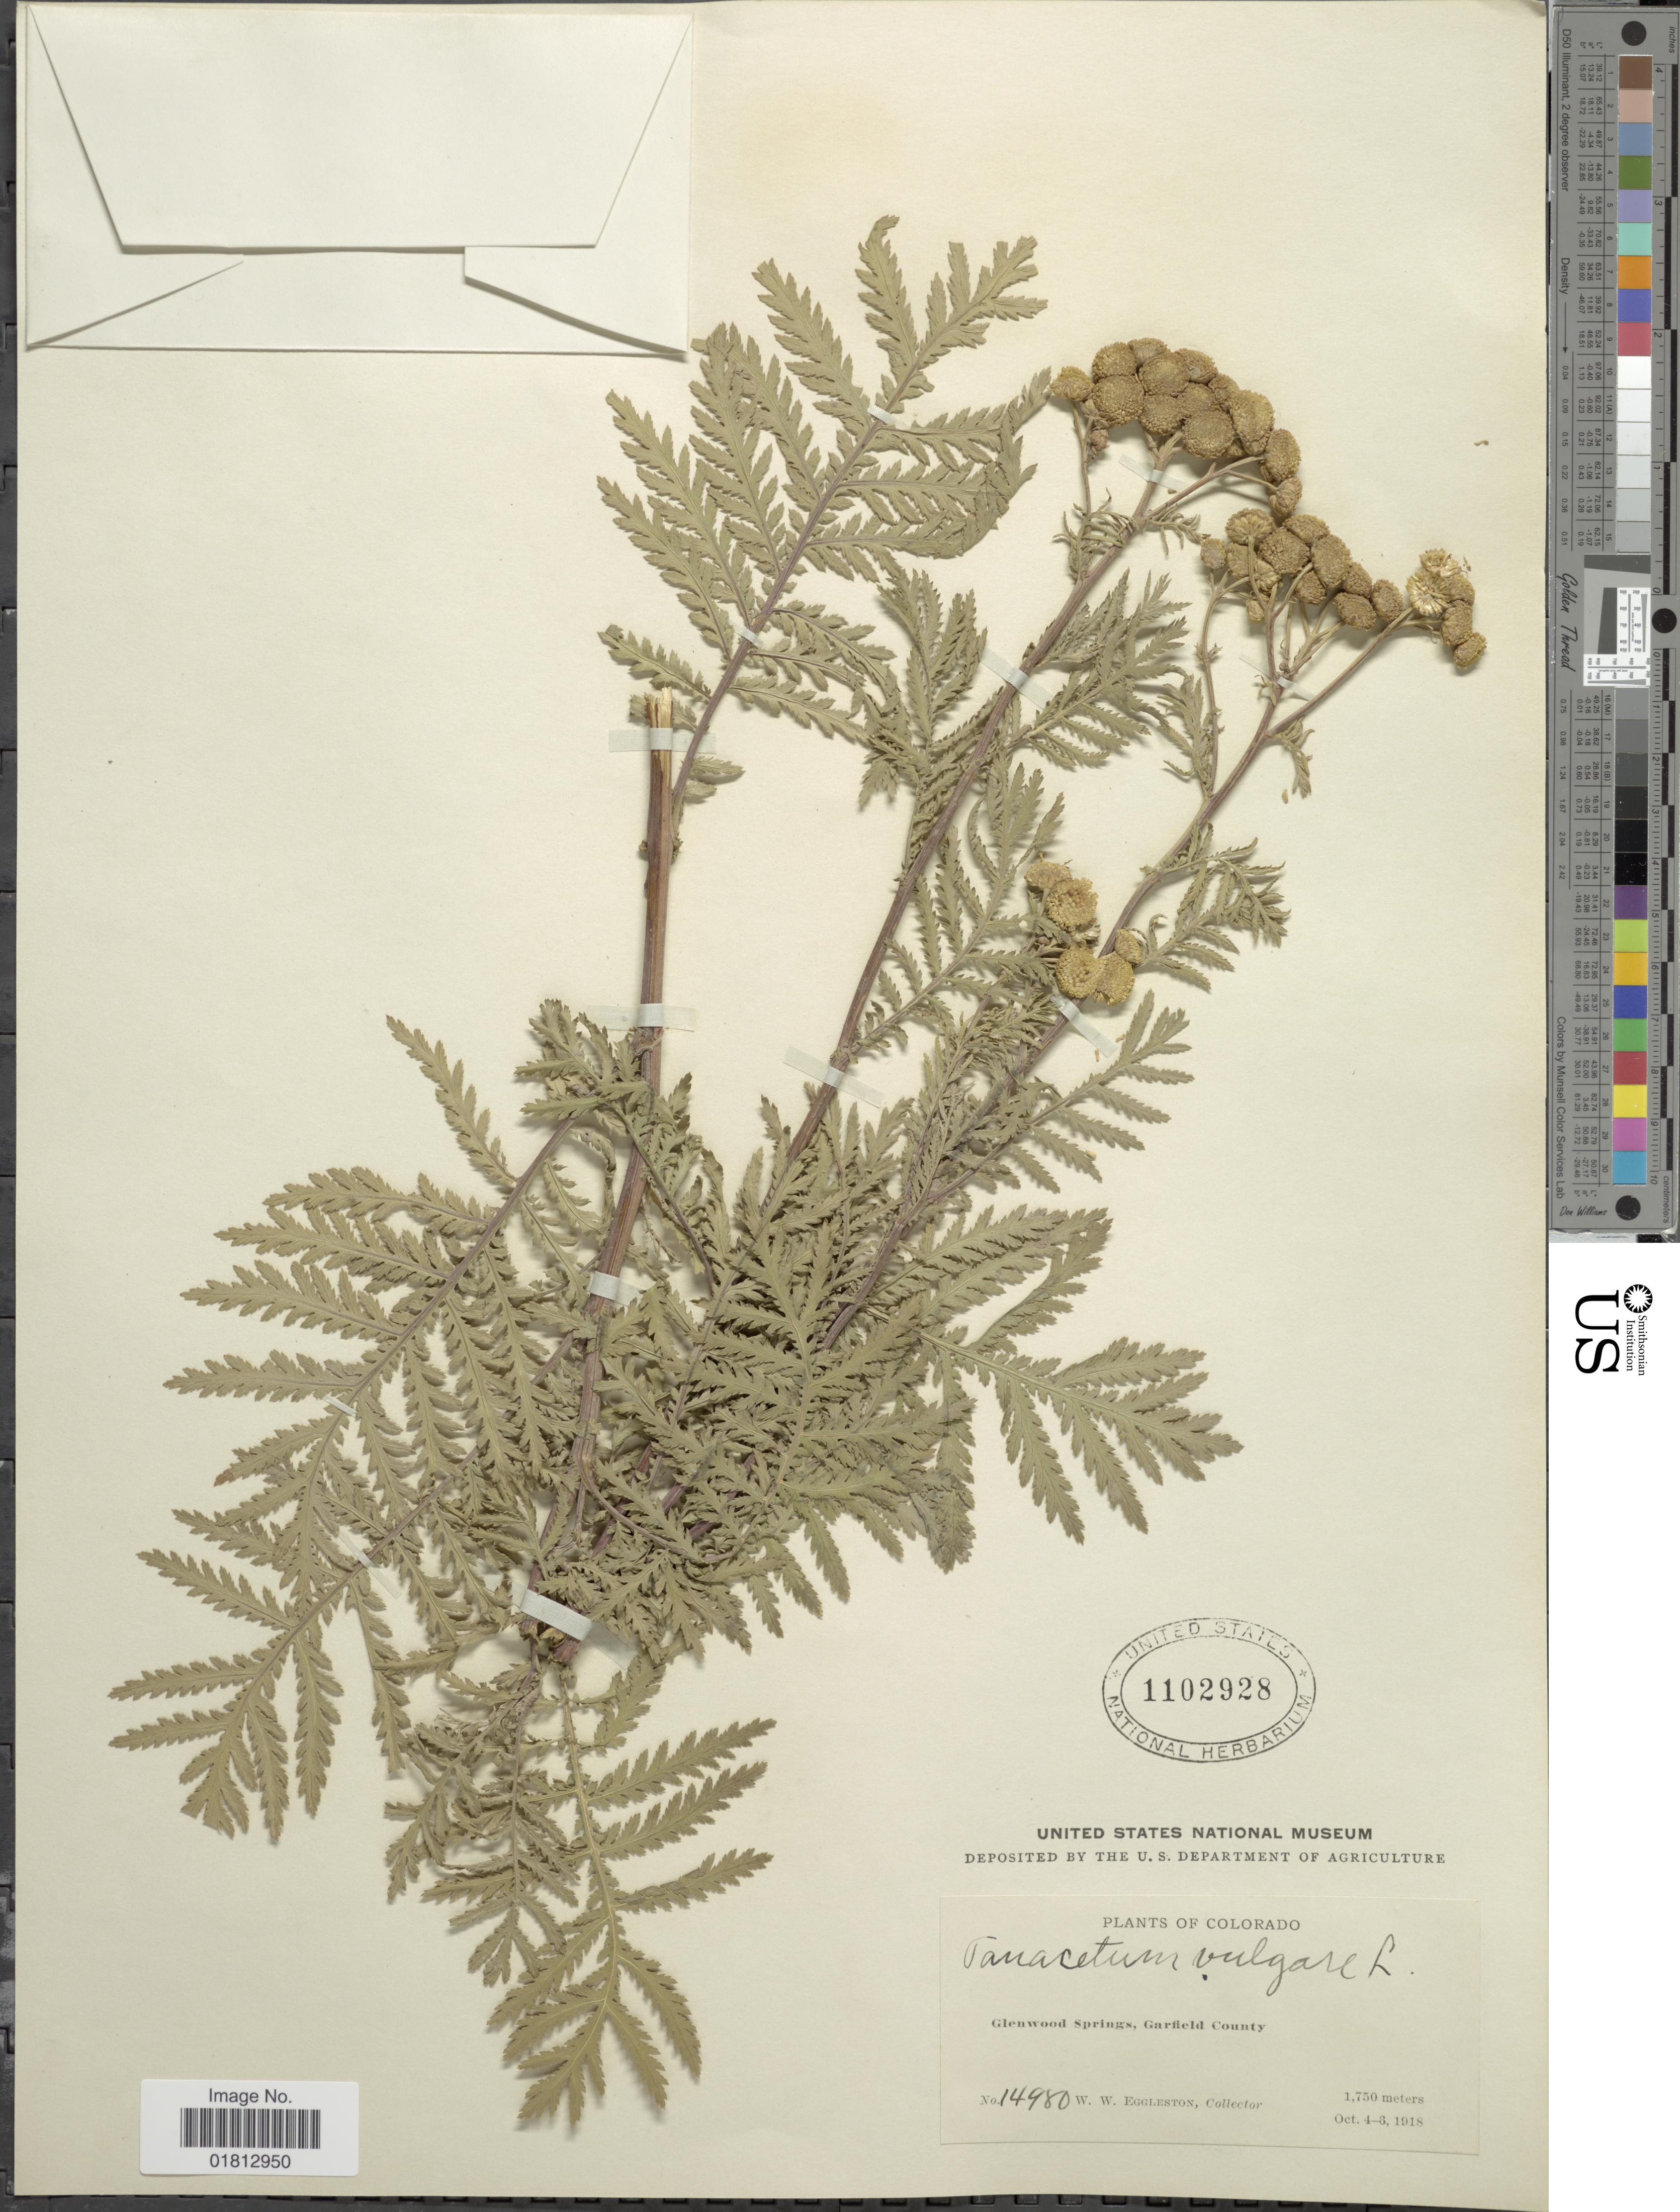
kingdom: Plantae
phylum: Tracheophyta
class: Magnoliopsida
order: Asterales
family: Asteraceae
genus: Tanacetum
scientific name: Tanacetum vulgare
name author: L.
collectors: W. W. Eggleston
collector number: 14980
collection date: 1918-10-04/1918-10-08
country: United States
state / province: Colorado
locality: Glenwood Springs, Garfield County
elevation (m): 1750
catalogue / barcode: US 1102928